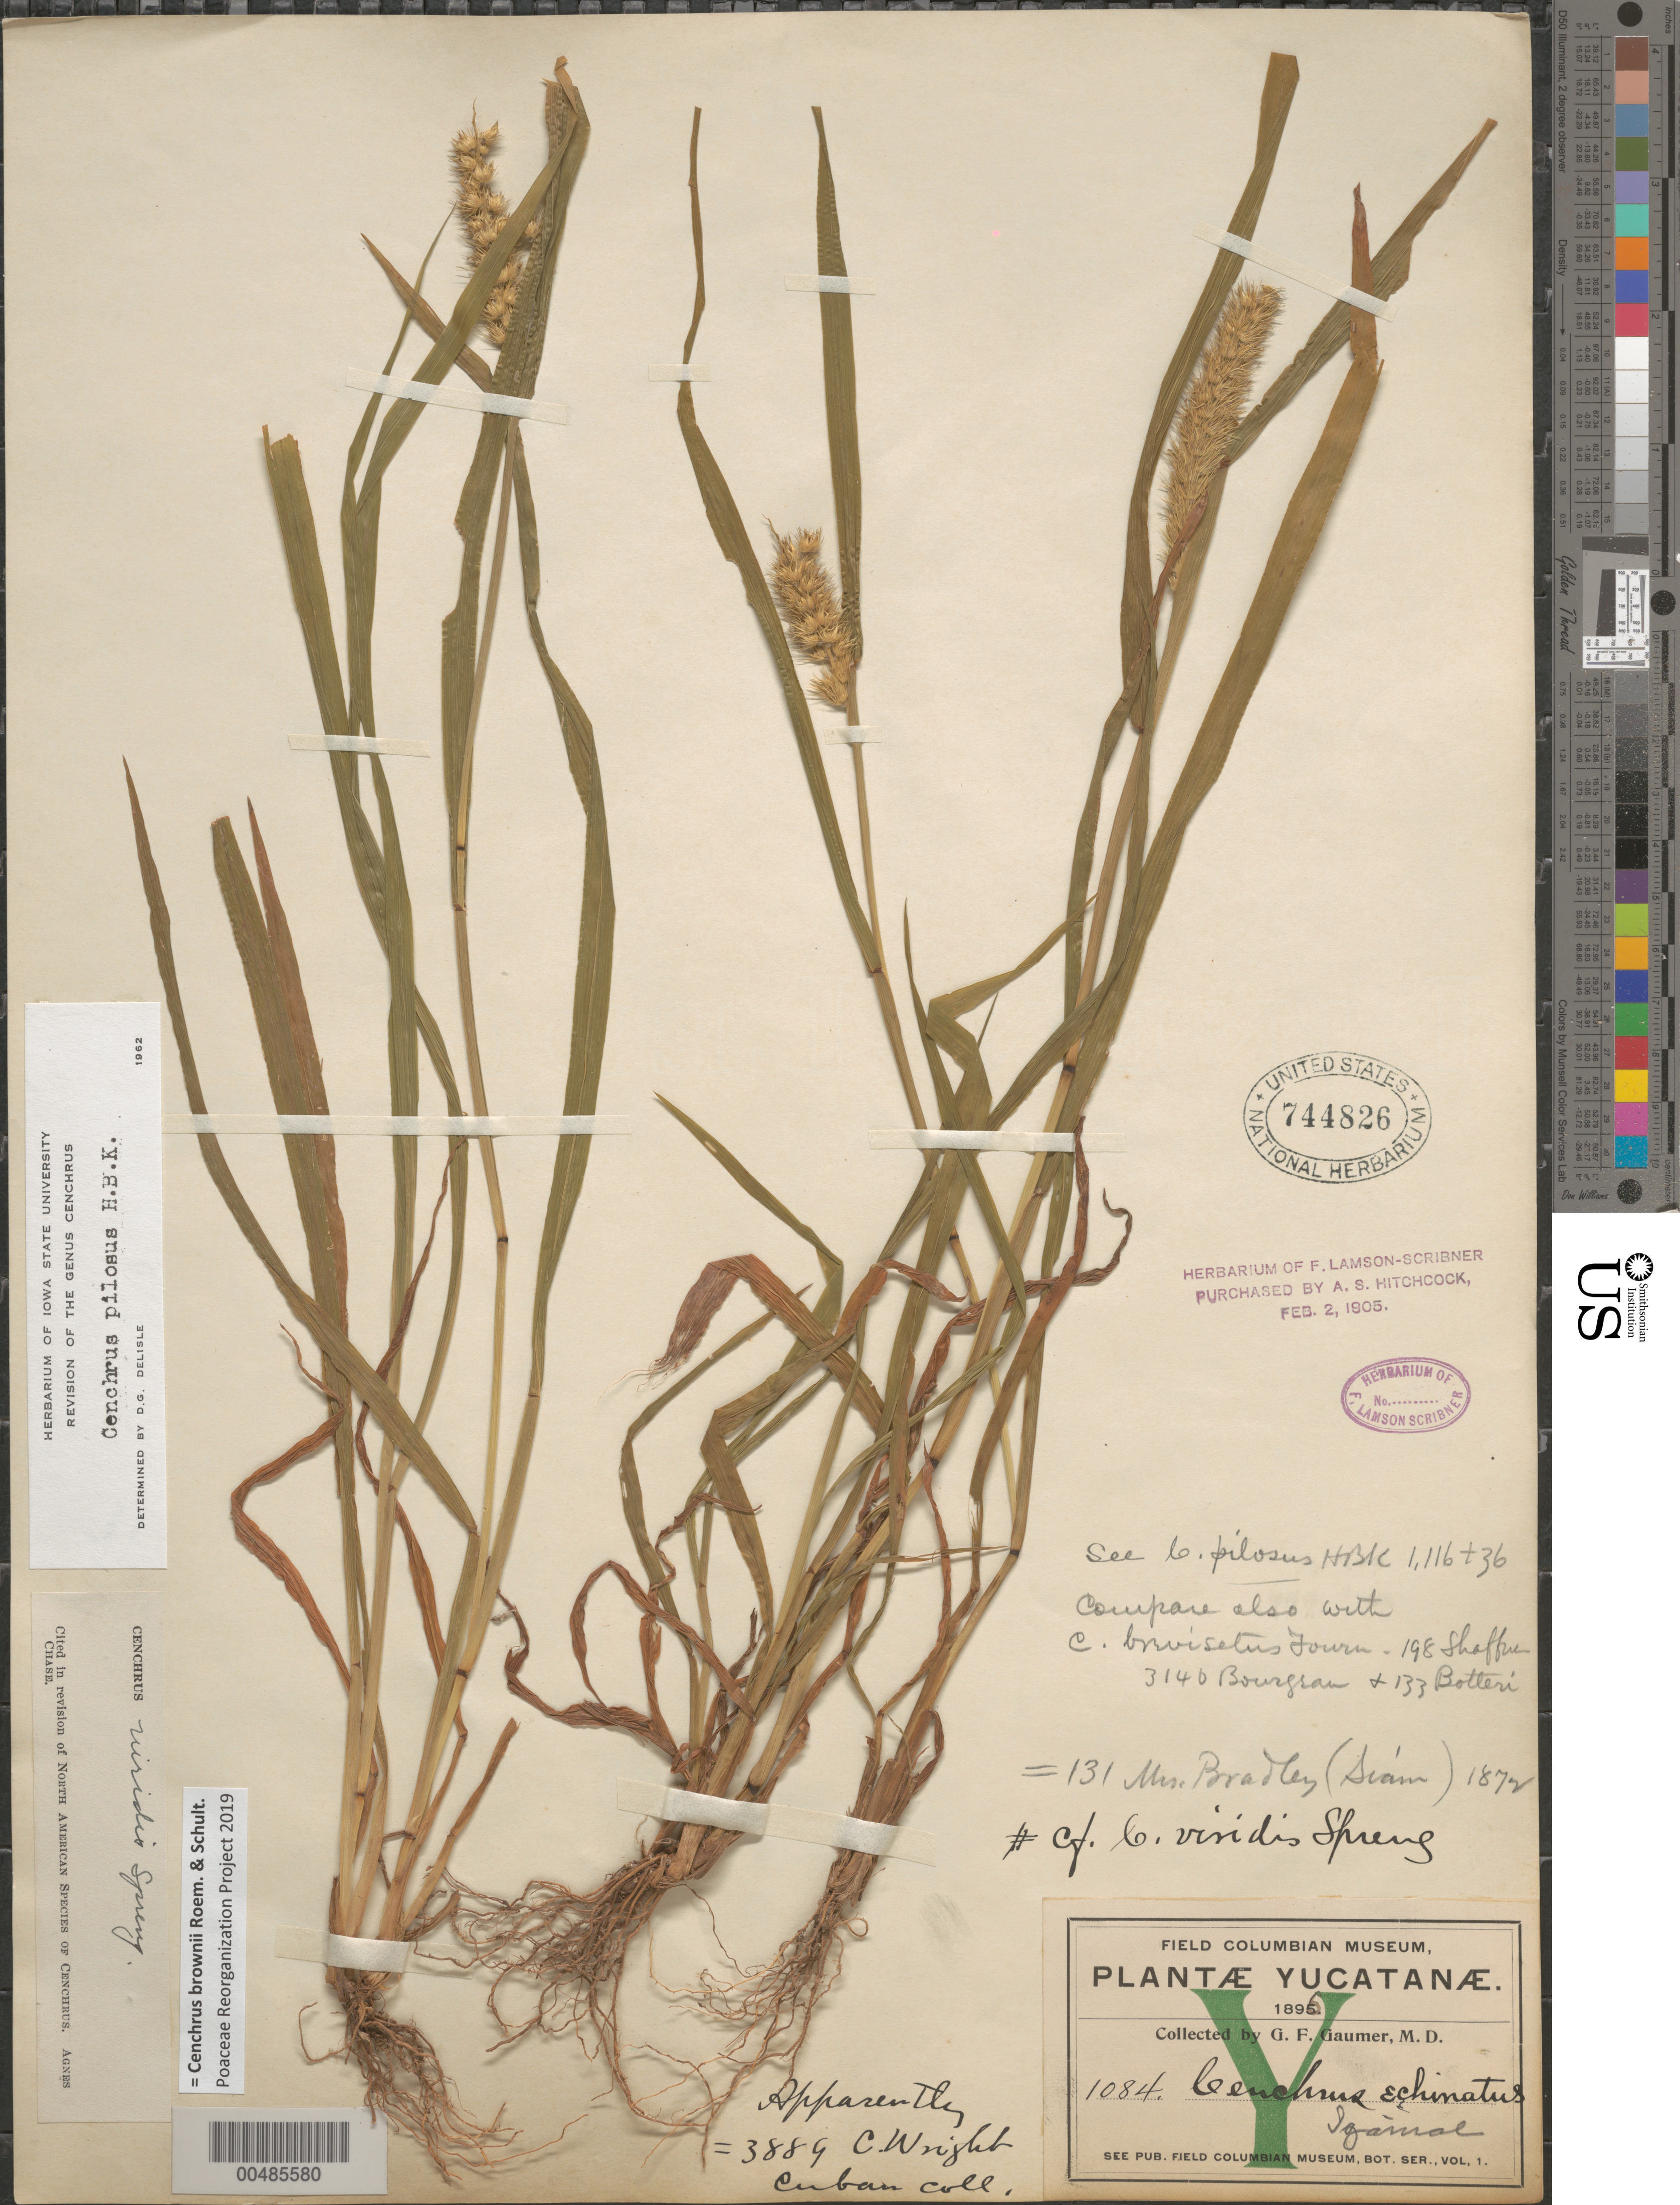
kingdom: Plantae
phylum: Tracheophyta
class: Liliopsida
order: Poales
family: Poaceae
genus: Cenchrus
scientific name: Cenchrus brownii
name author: Roem. & Schult.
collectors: G. F. Gaumer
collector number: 1084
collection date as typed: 1895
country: Mexico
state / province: Yucatan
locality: Izamal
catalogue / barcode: US 744826